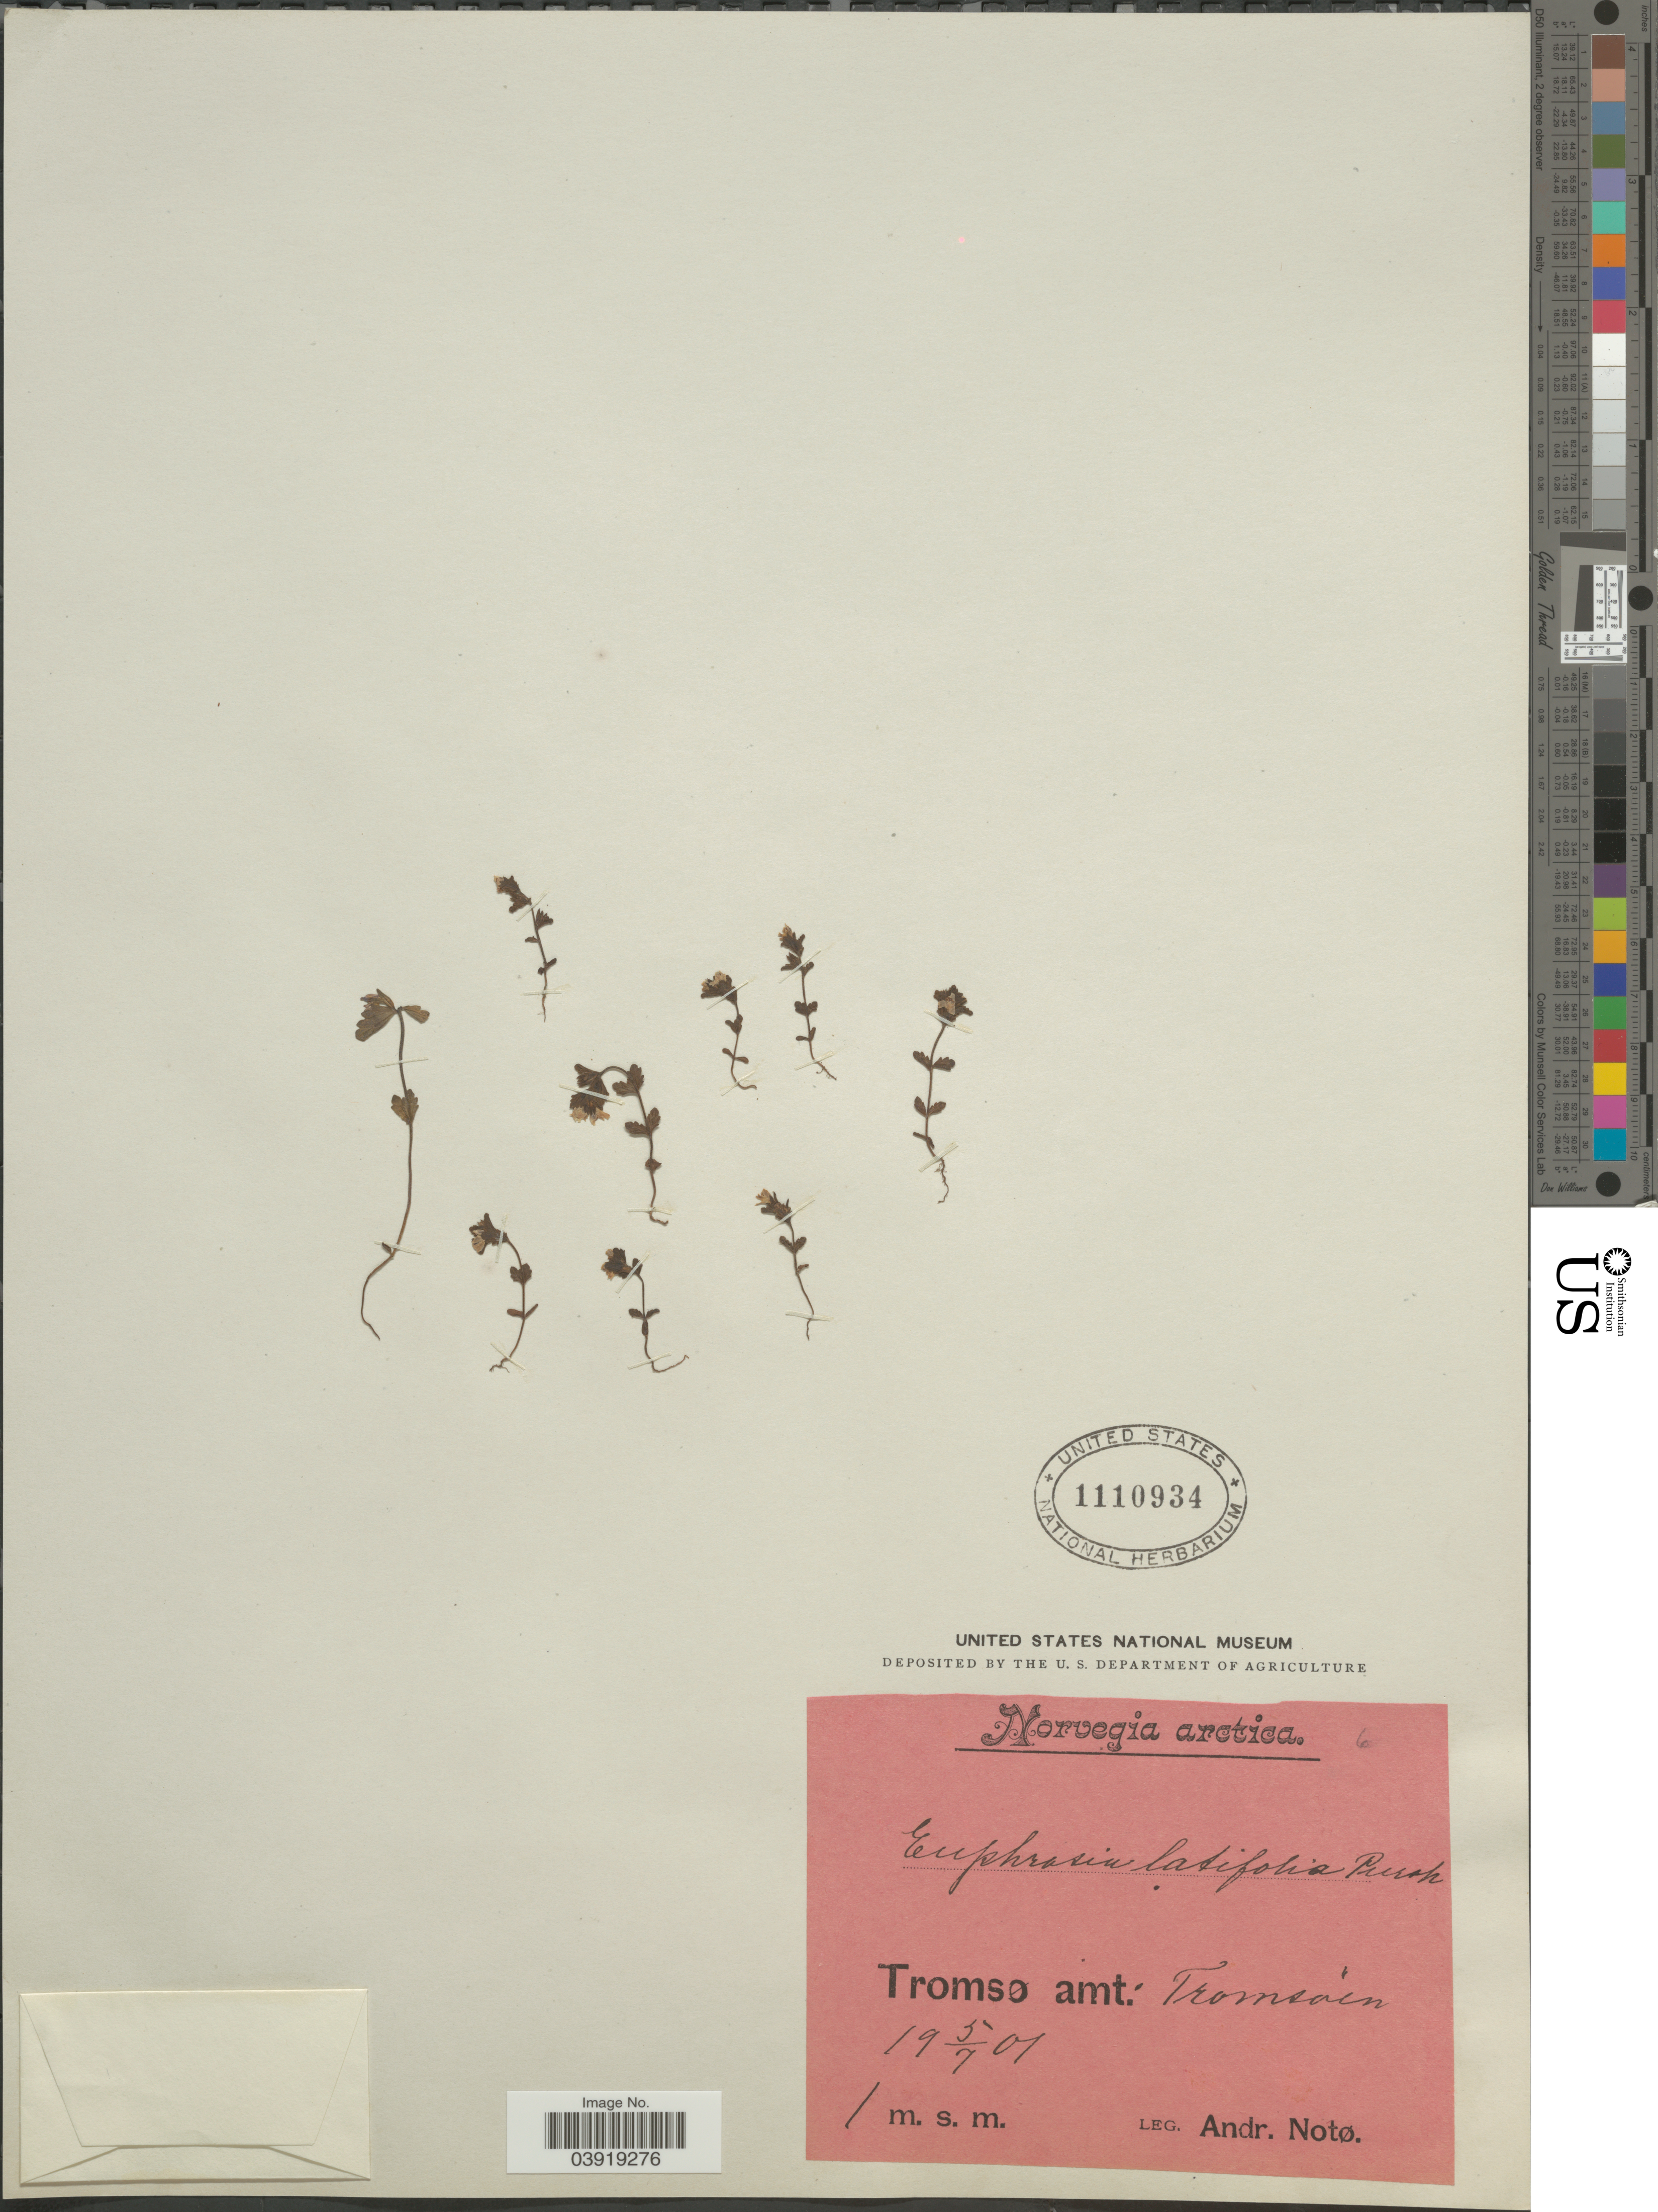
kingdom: Plantae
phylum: Tracheophyta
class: Magnoliopsida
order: Lamiales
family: Orobanchaceae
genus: Euphrasia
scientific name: Euphrasia latifolia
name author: Schur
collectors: A. Noto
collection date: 1901-07-05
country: Norway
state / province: Troms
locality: Norvegica arctica. Tromsø amt. Tromsoen.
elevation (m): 1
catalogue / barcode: US 1110934